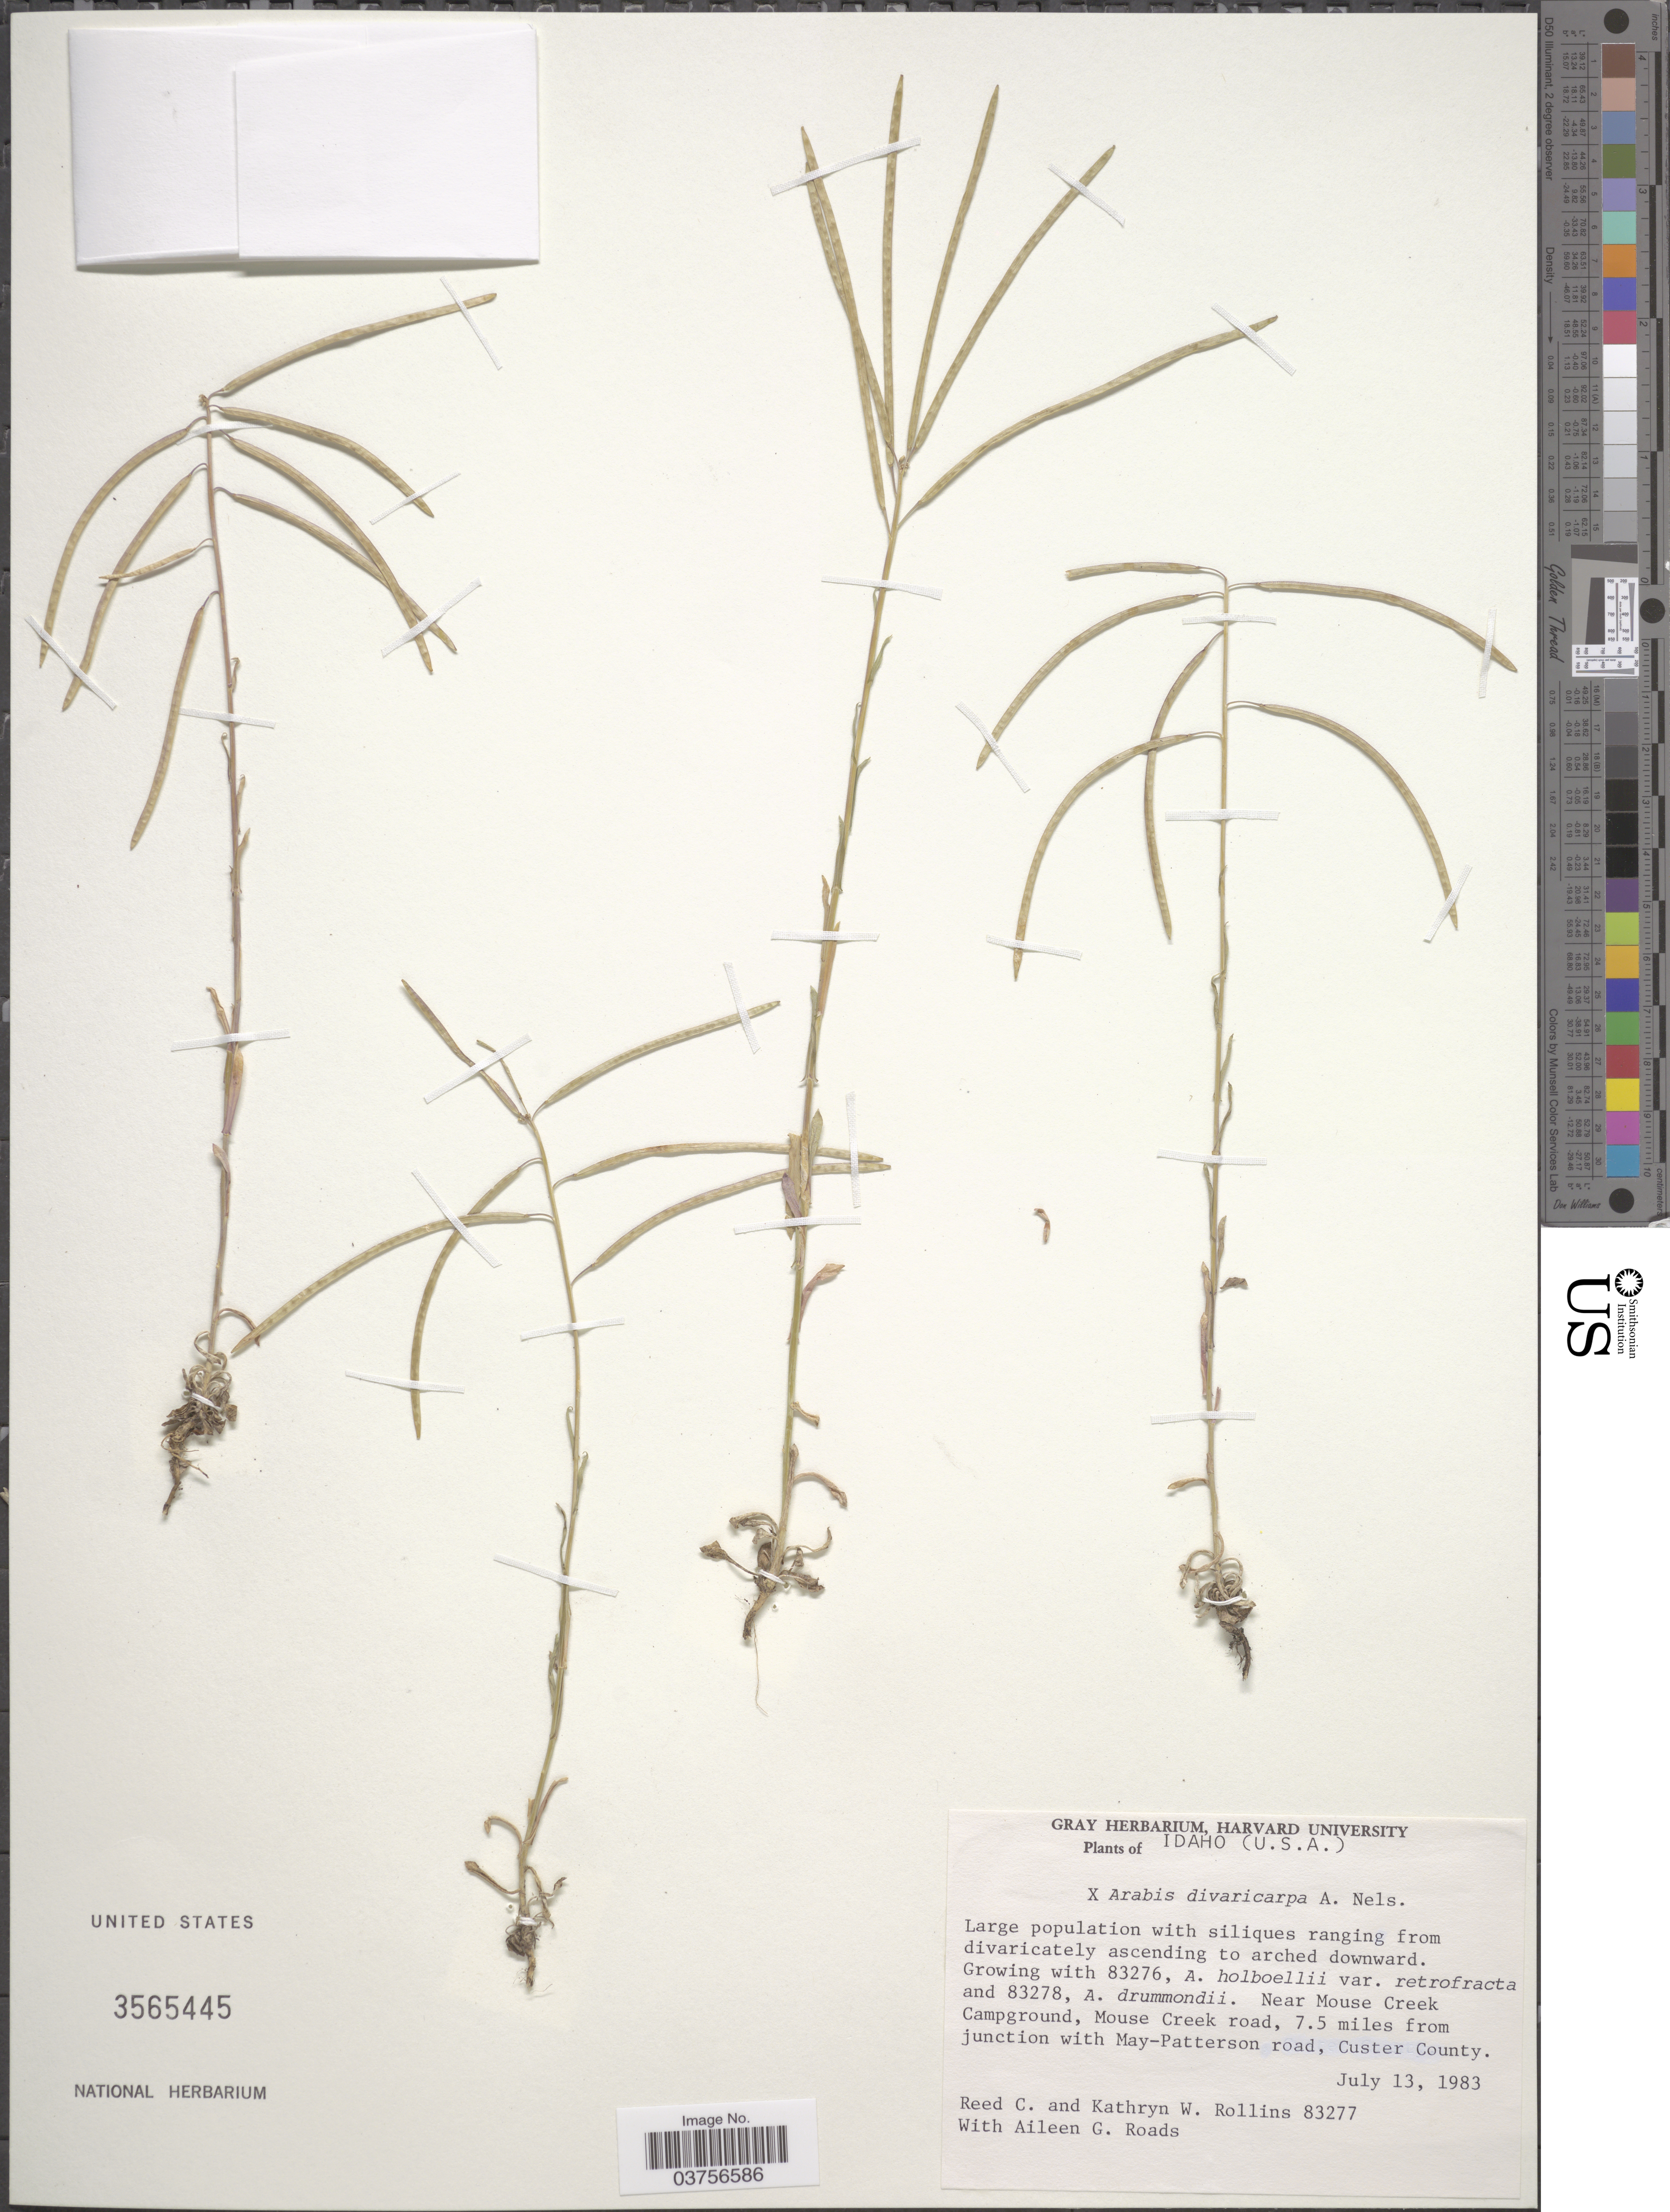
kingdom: Plantae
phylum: Tracheophyta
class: Magnoliopsida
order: Brassicales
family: Brassicaceae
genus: Arabis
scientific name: Arabis divaricarpa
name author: A. Nelson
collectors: R. C. Rollins, K. W. Rollins & A. Roads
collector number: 83277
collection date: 1983-07-13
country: United States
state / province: Idaho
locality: Near Mouse Creek Campground, Mouse Creek road, 7.5 miles from junction with May-Patterson road, Custer County.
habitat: near creek campground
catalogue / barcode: US 3565445